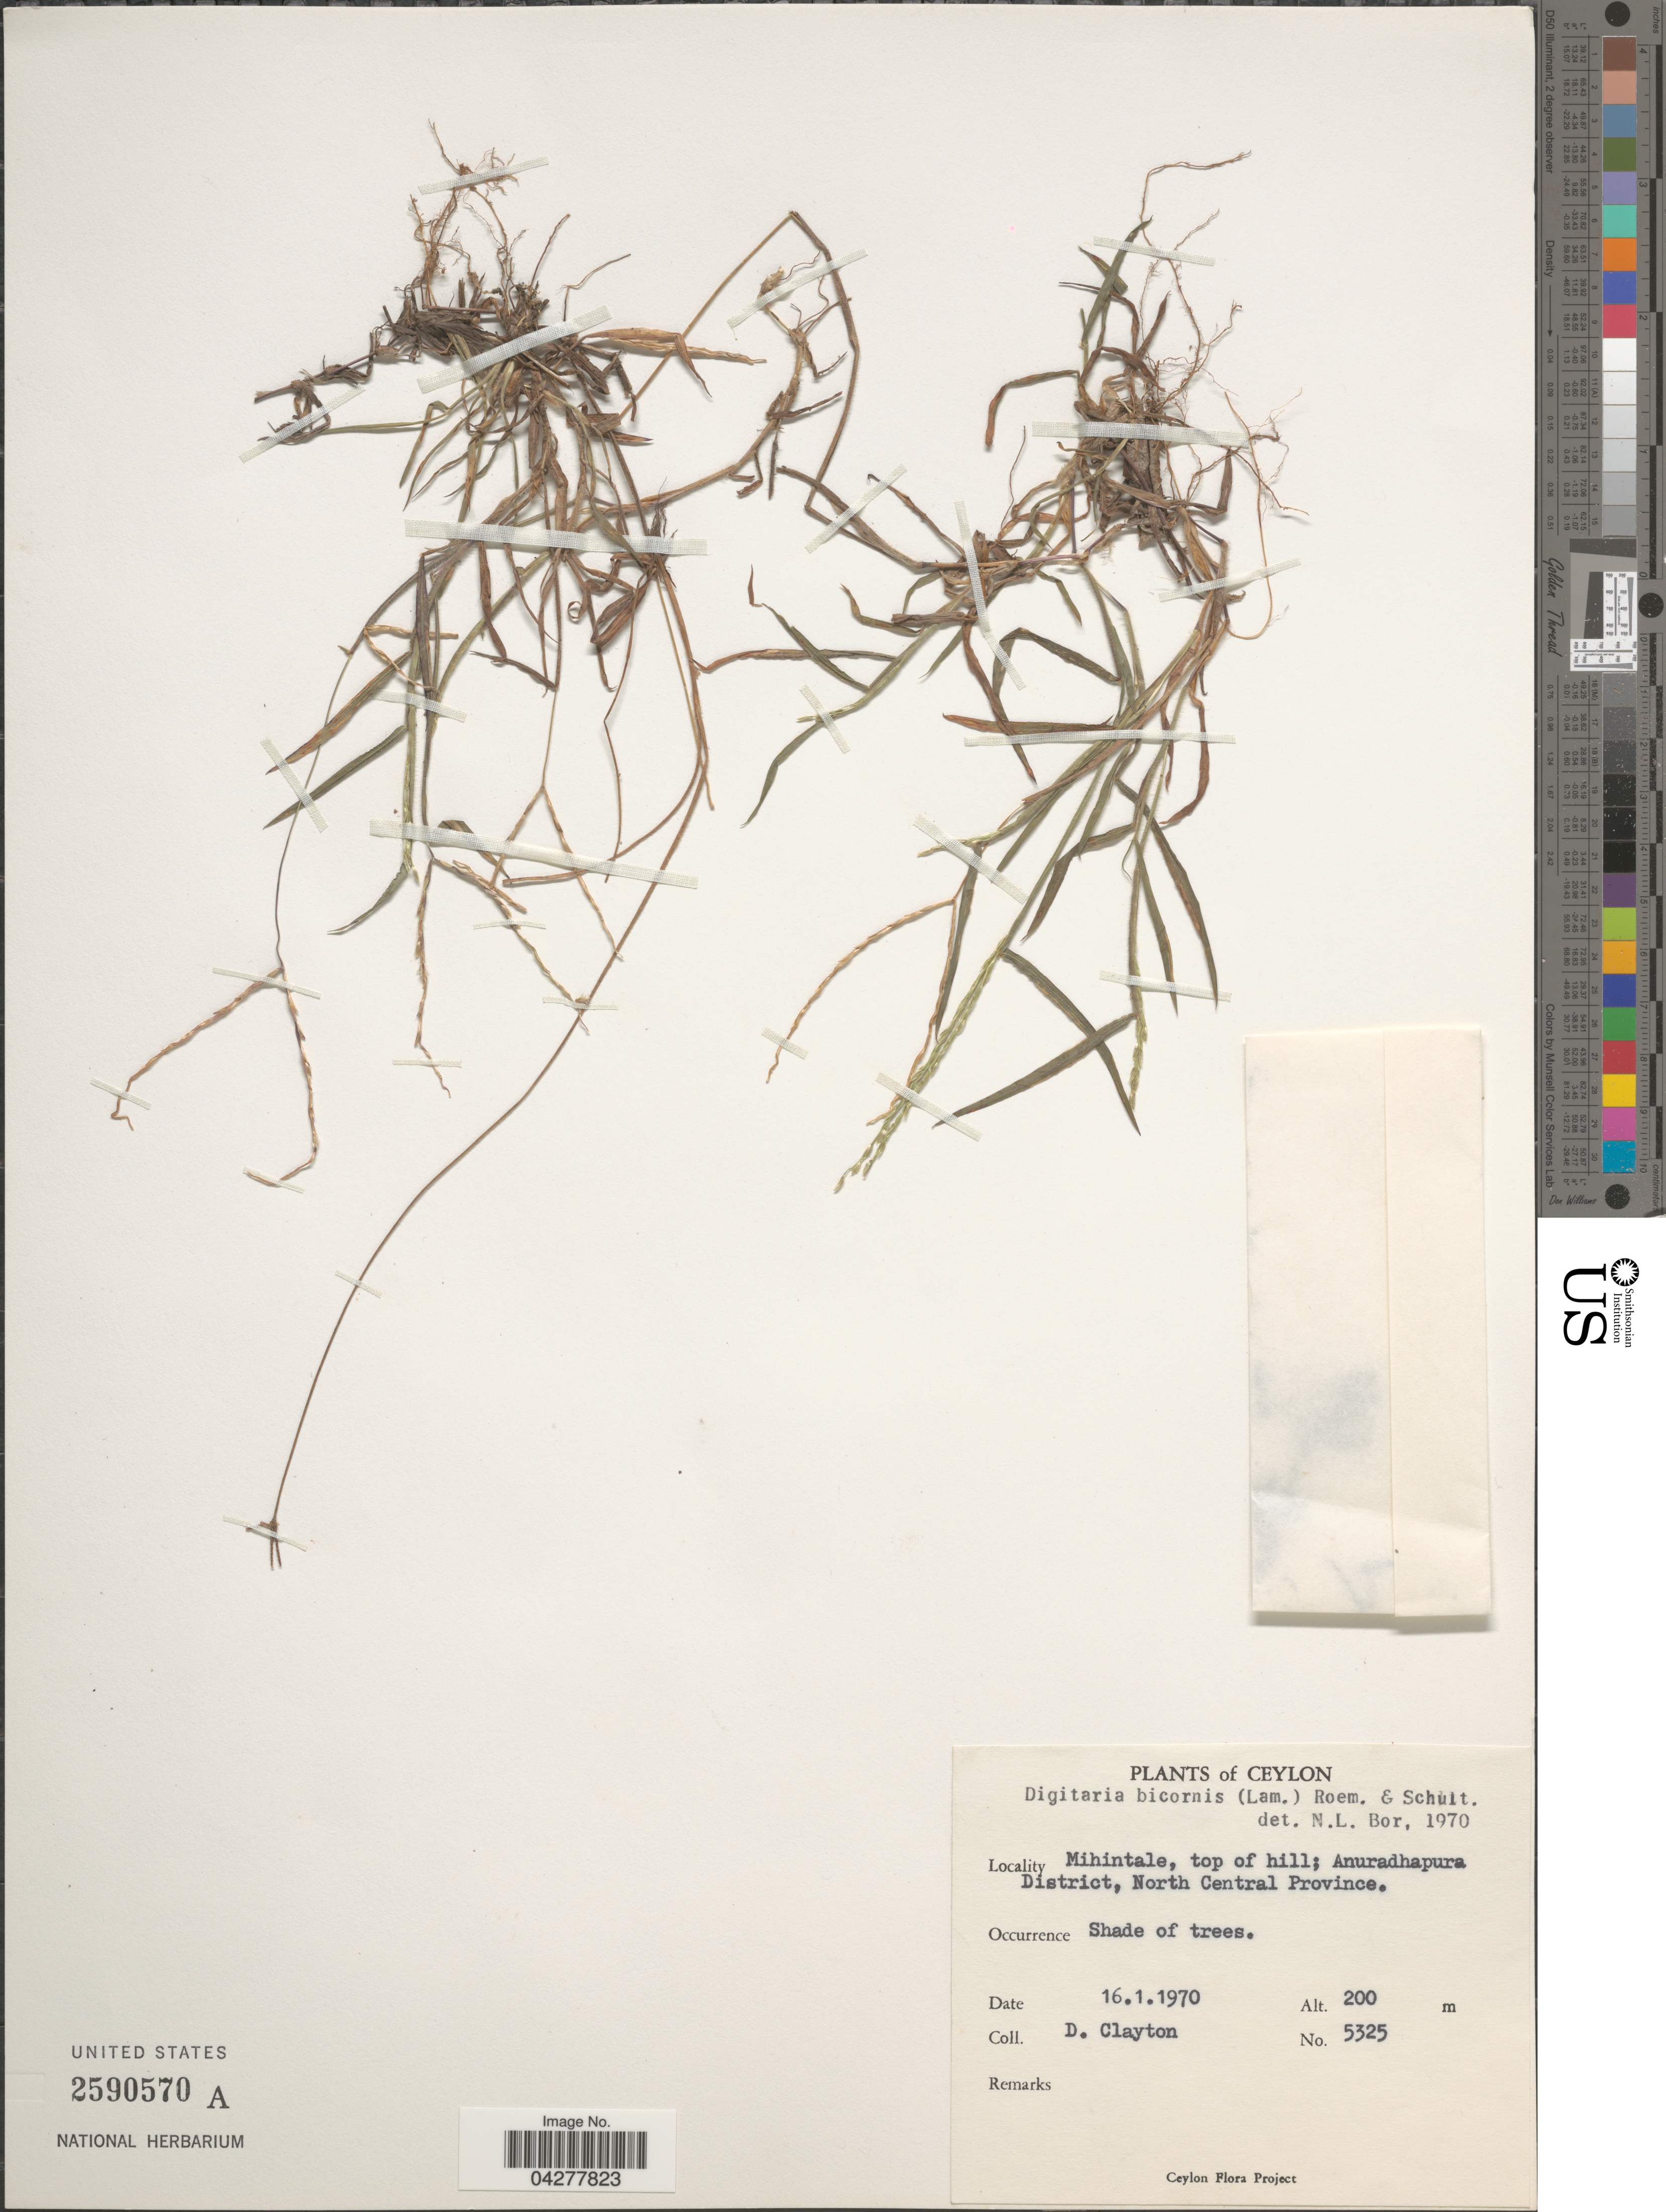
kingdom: Plantae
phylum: Tracheophyta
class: Liliopsida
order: Poales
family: Poaceae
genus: Digitaria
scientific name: Digitaria bicornis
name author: (Lam.) Roem. & Schult.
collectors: D. Clayton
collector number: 5325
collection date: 1970-01-16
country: Sri Lanka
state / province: North Central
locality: Ceylon. Mihintale, top of hill; Anuradhapura District.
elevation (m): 200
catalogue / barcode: US 2590570A